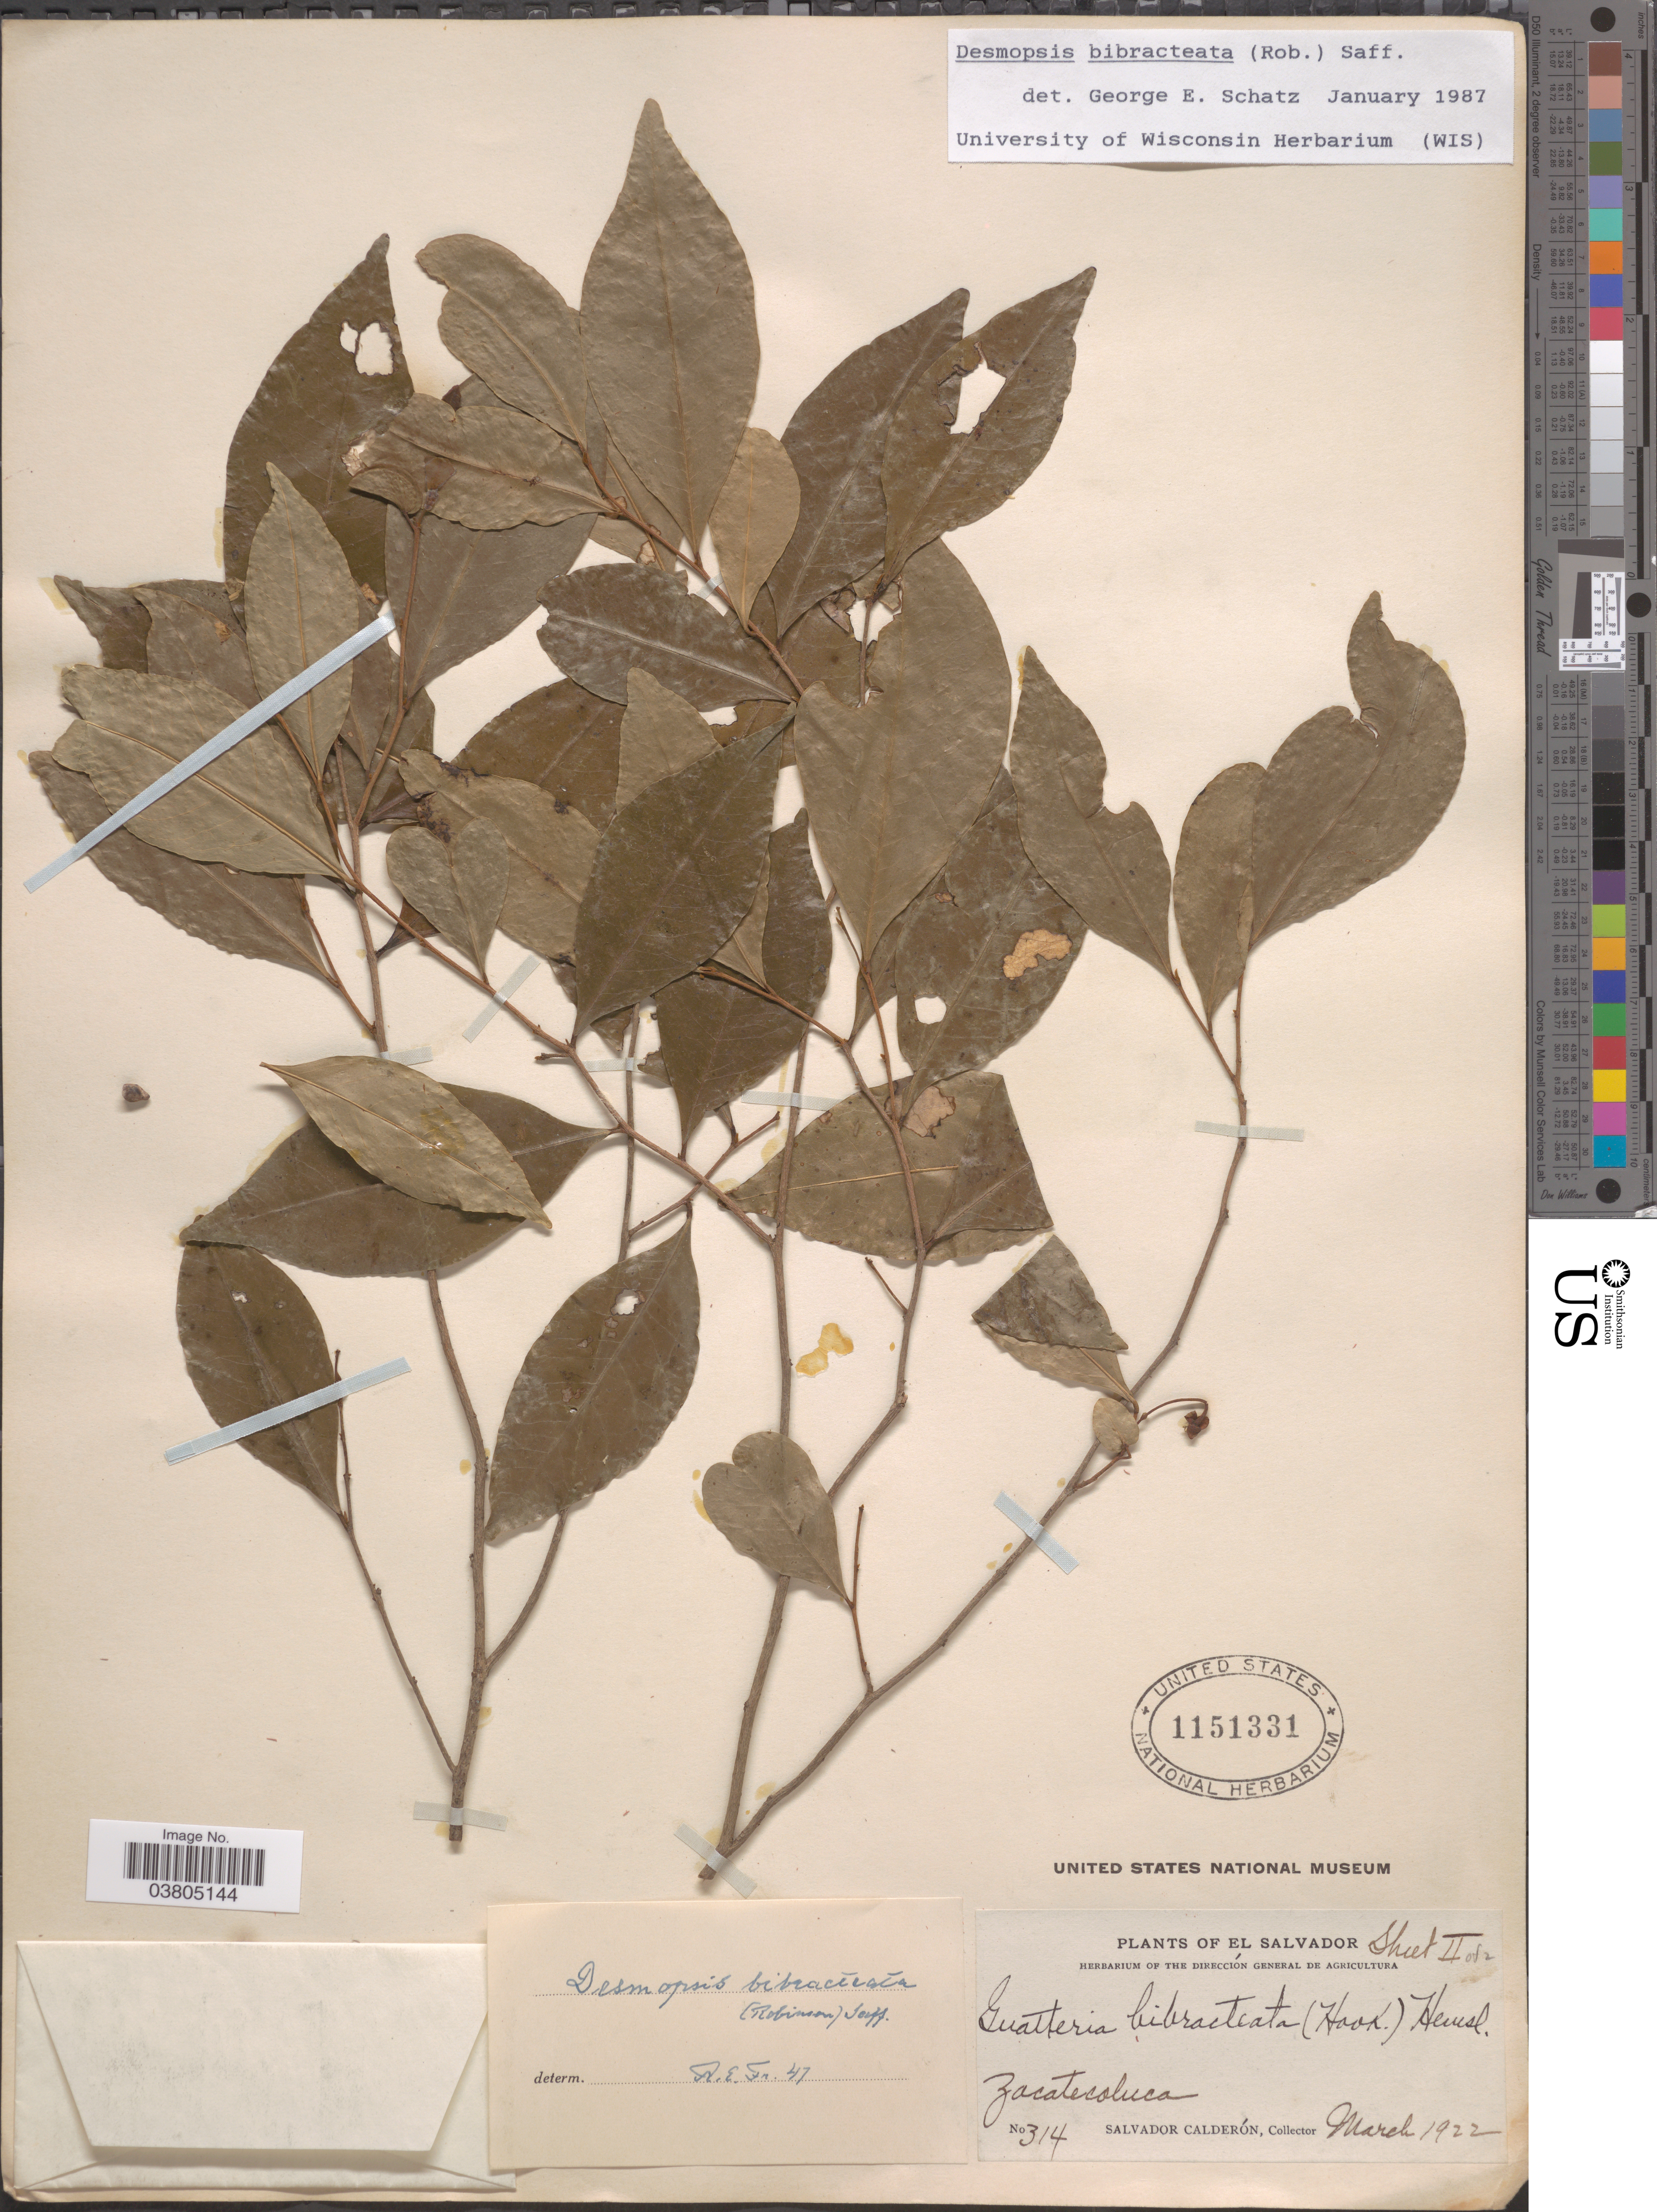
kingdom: Plantae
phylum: Tracheophyta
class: Magnoliopsida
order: Magnoliales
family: Annonaceae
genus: Desmopsis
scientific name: Desmopsis bibracteata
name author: (B.L. Rob.) Saff.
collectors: S. Calderón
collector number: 314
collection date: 1922-03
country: El Salvador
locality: Zacatecoluca.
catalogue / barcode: US 1151331